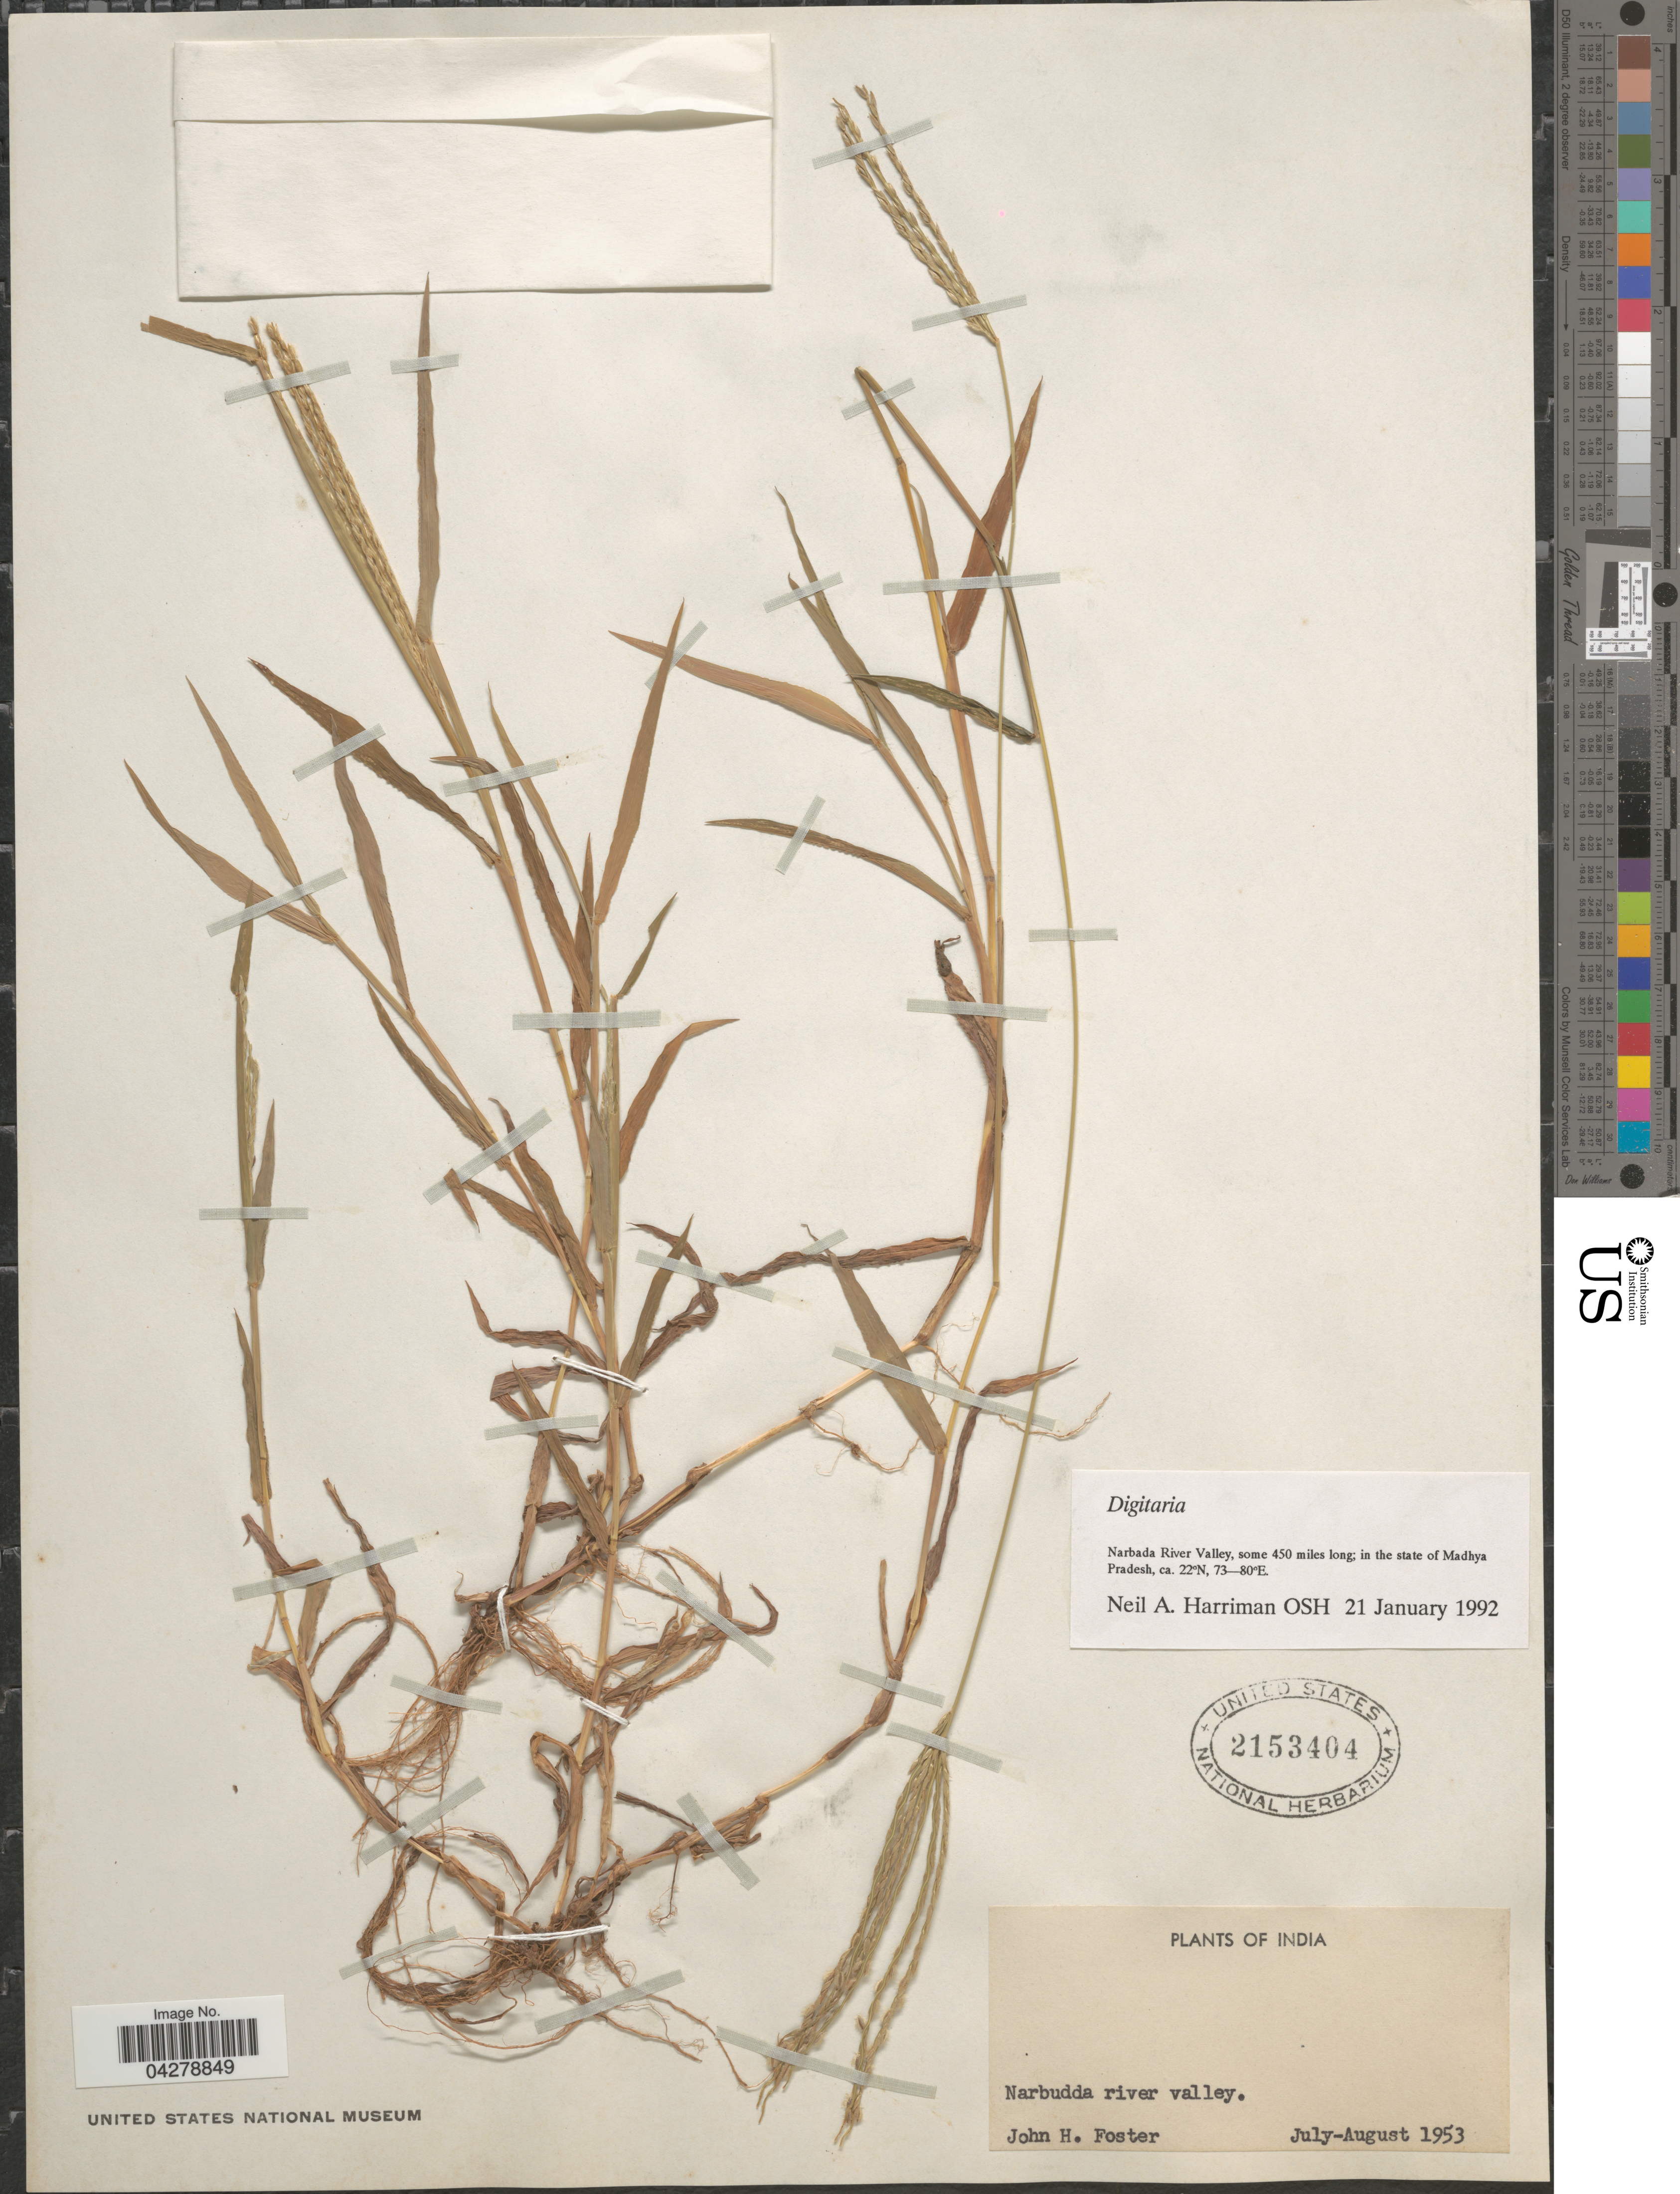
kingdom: Plantae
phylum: Tracheophyta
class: Liliopsida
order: Poales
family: Poaceae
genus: Digitaria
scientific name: Digitaria sp.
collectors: J. Foster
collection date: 1953-07/1953-08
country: India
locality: Narbudda river valley.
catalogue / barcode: US 2153404